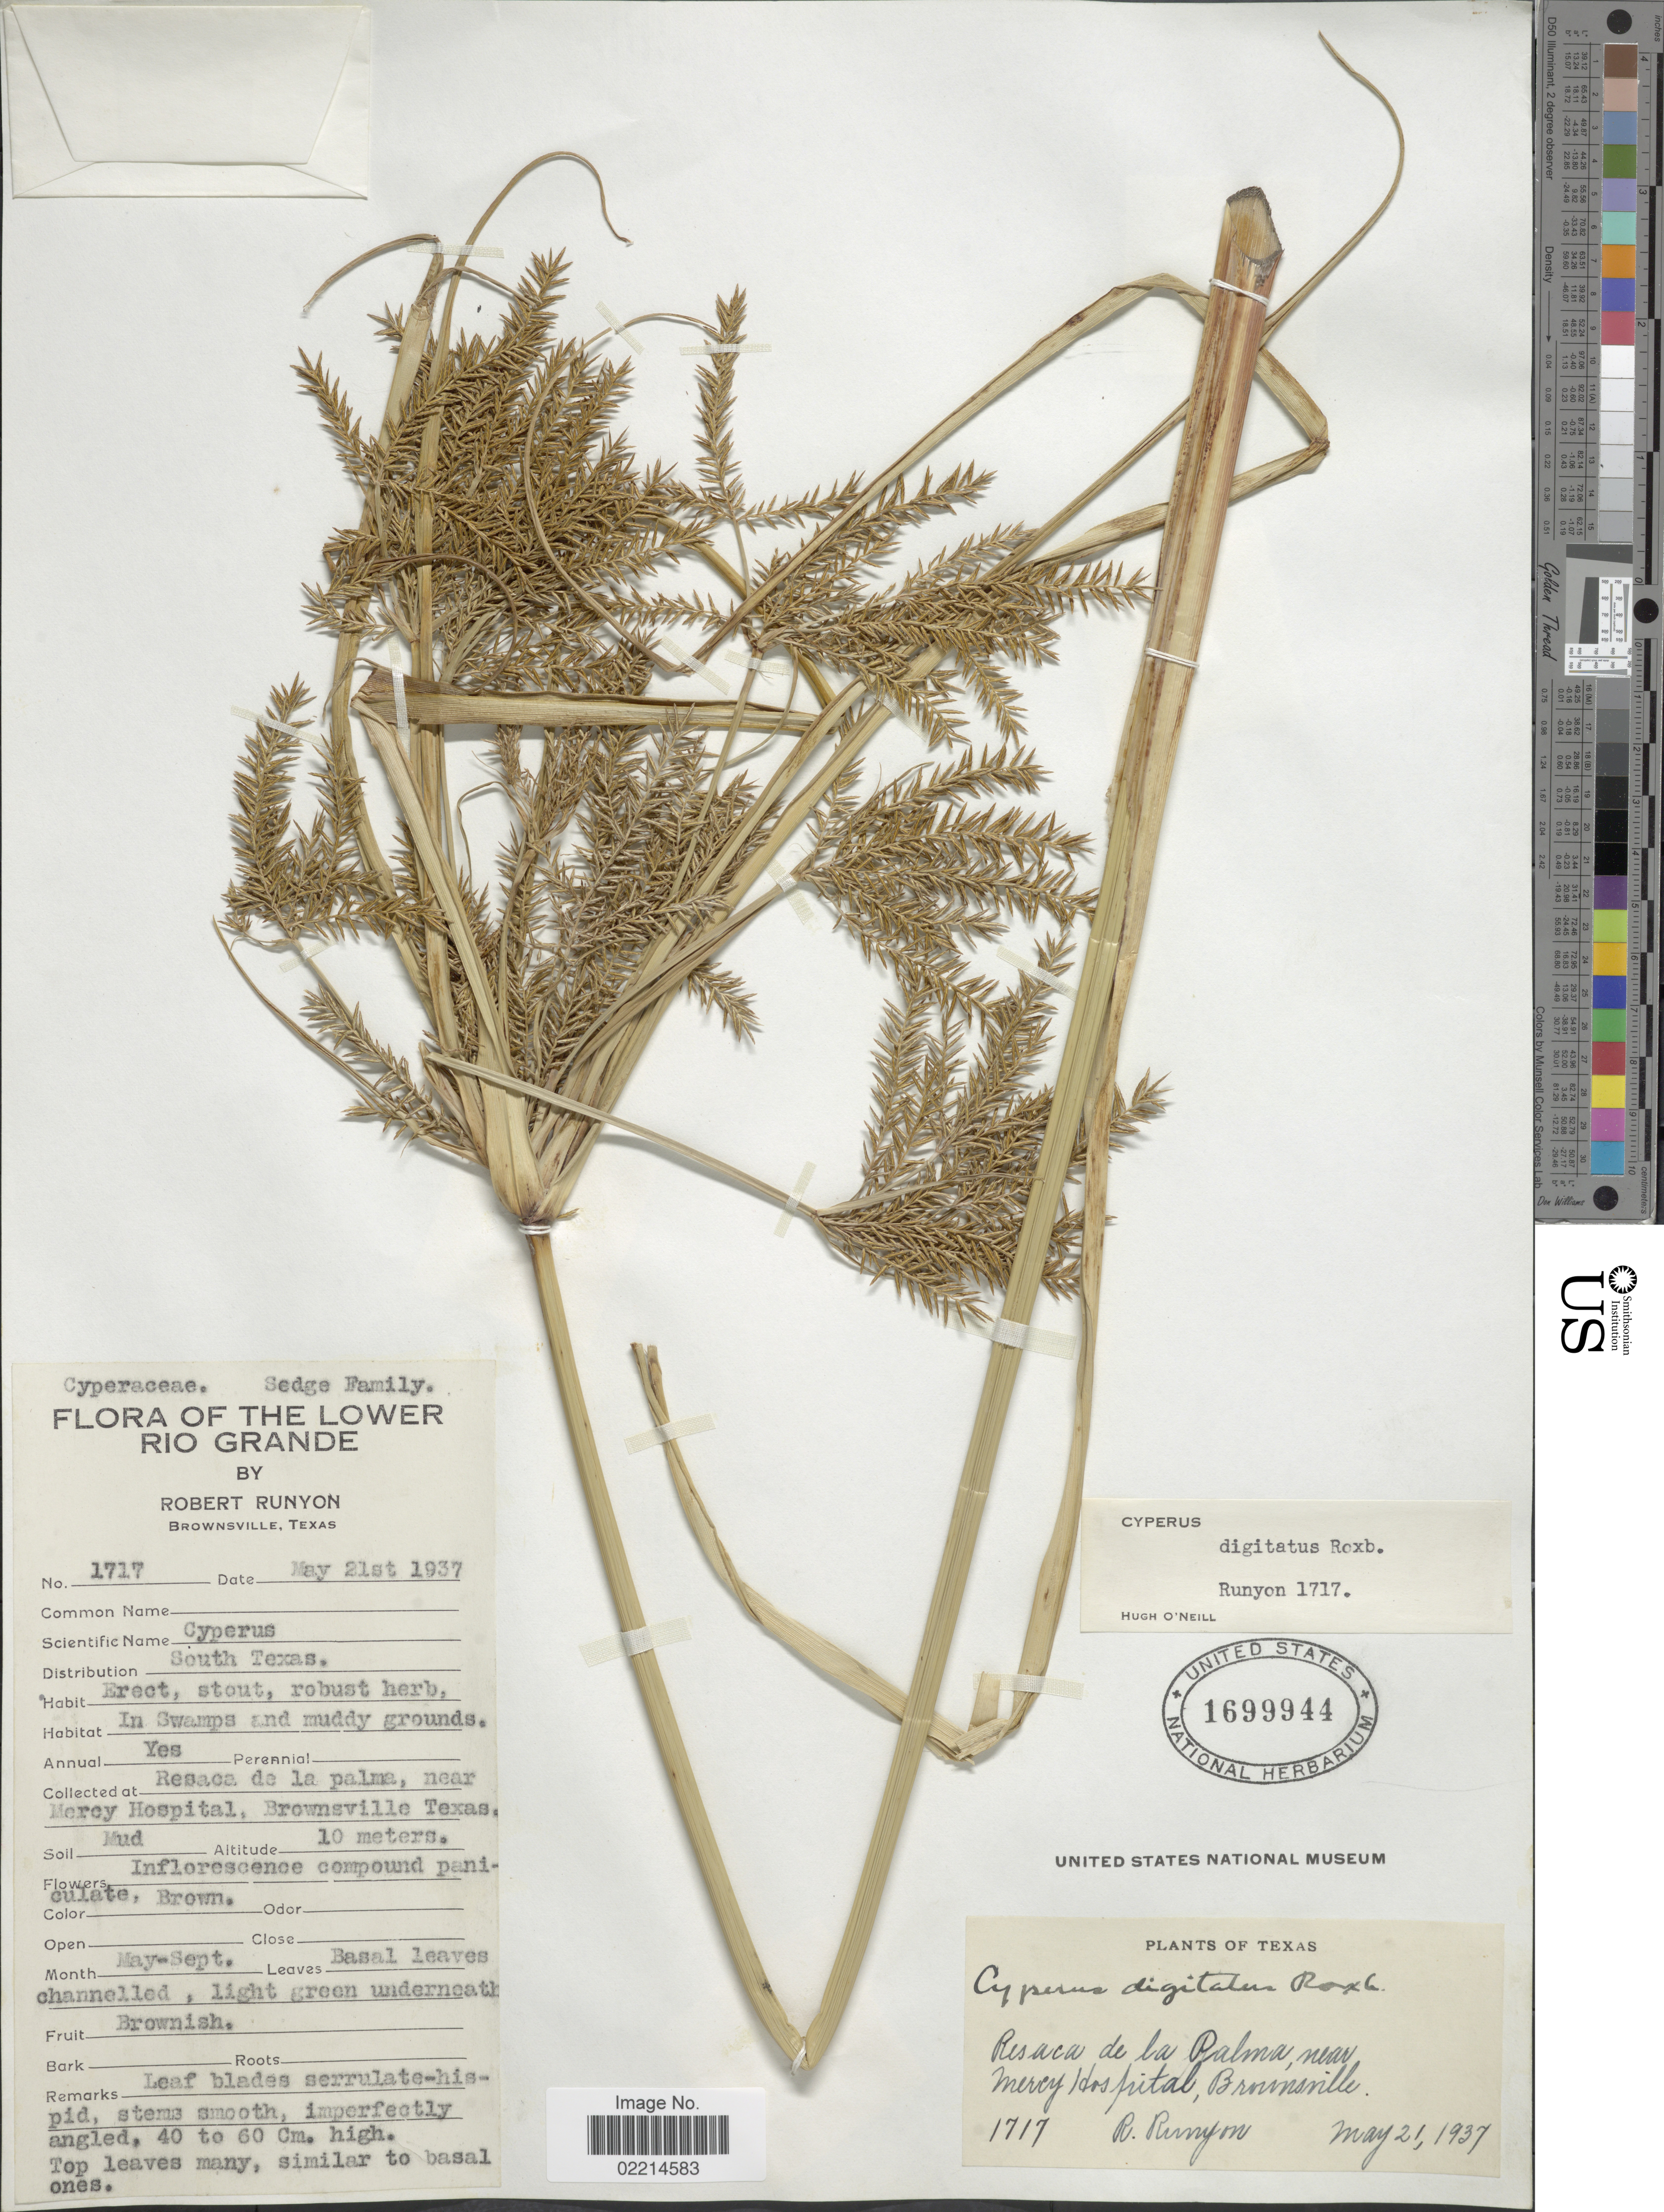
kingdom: Plantae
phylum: Tracheophyta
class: Liliopsida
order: Poales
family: Cyperaceae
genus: Cyperus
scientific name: Cyperus digitatus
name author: Roxb.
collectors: R. Runyon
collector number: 1717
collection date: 1937-05-21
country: United States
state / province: Texas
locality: The Lower Rio Grande, South Texas, in swamps and muddy grounds, Resaca de la palma, near Mercy Hospital, Brownsville.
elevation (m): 10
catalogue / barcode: US 1699944